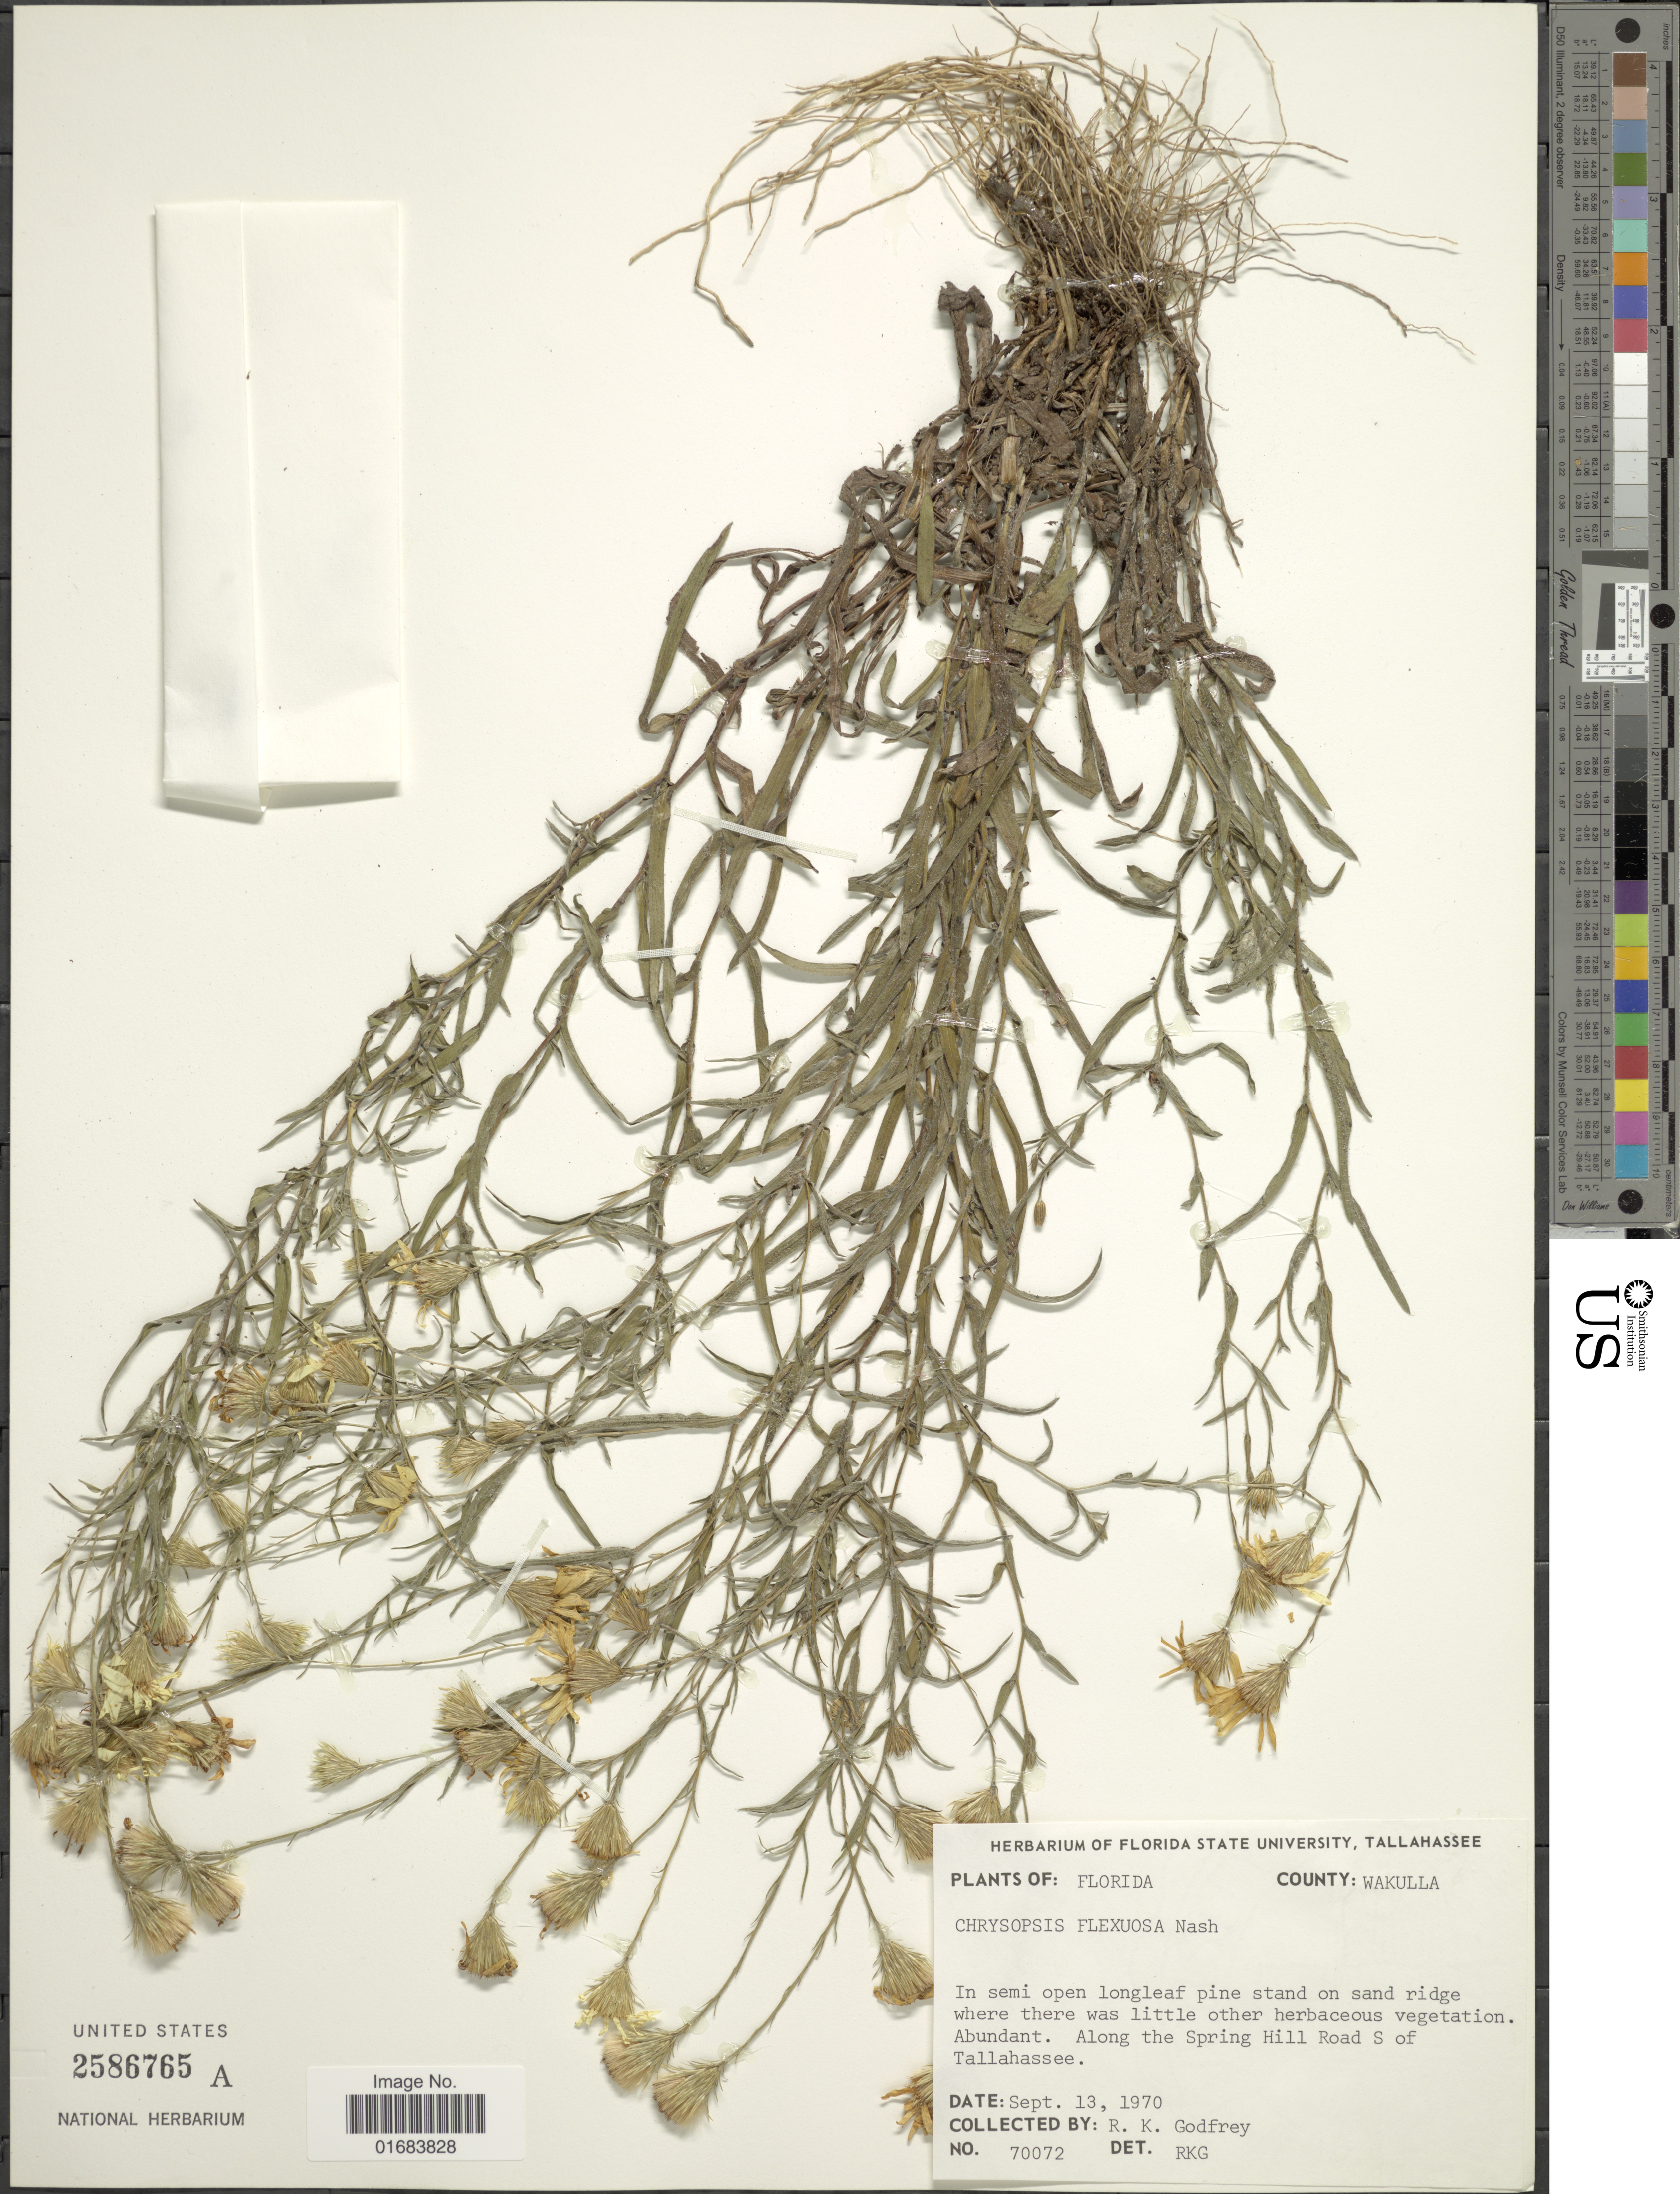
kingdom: Plantae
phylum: Tracheophyta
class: Magnoliopsida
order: Asterales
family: Asteraceae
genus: Pityopsis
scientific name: Pityopsis flexuosa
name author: (Nash) Small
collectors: R. K. Godfrey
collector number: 70072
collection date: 1970-09-13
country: United States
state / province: Florida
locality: County: Wakulla, along the Spring Hill Road S of Tallahassee.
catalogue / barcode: US 2586765A